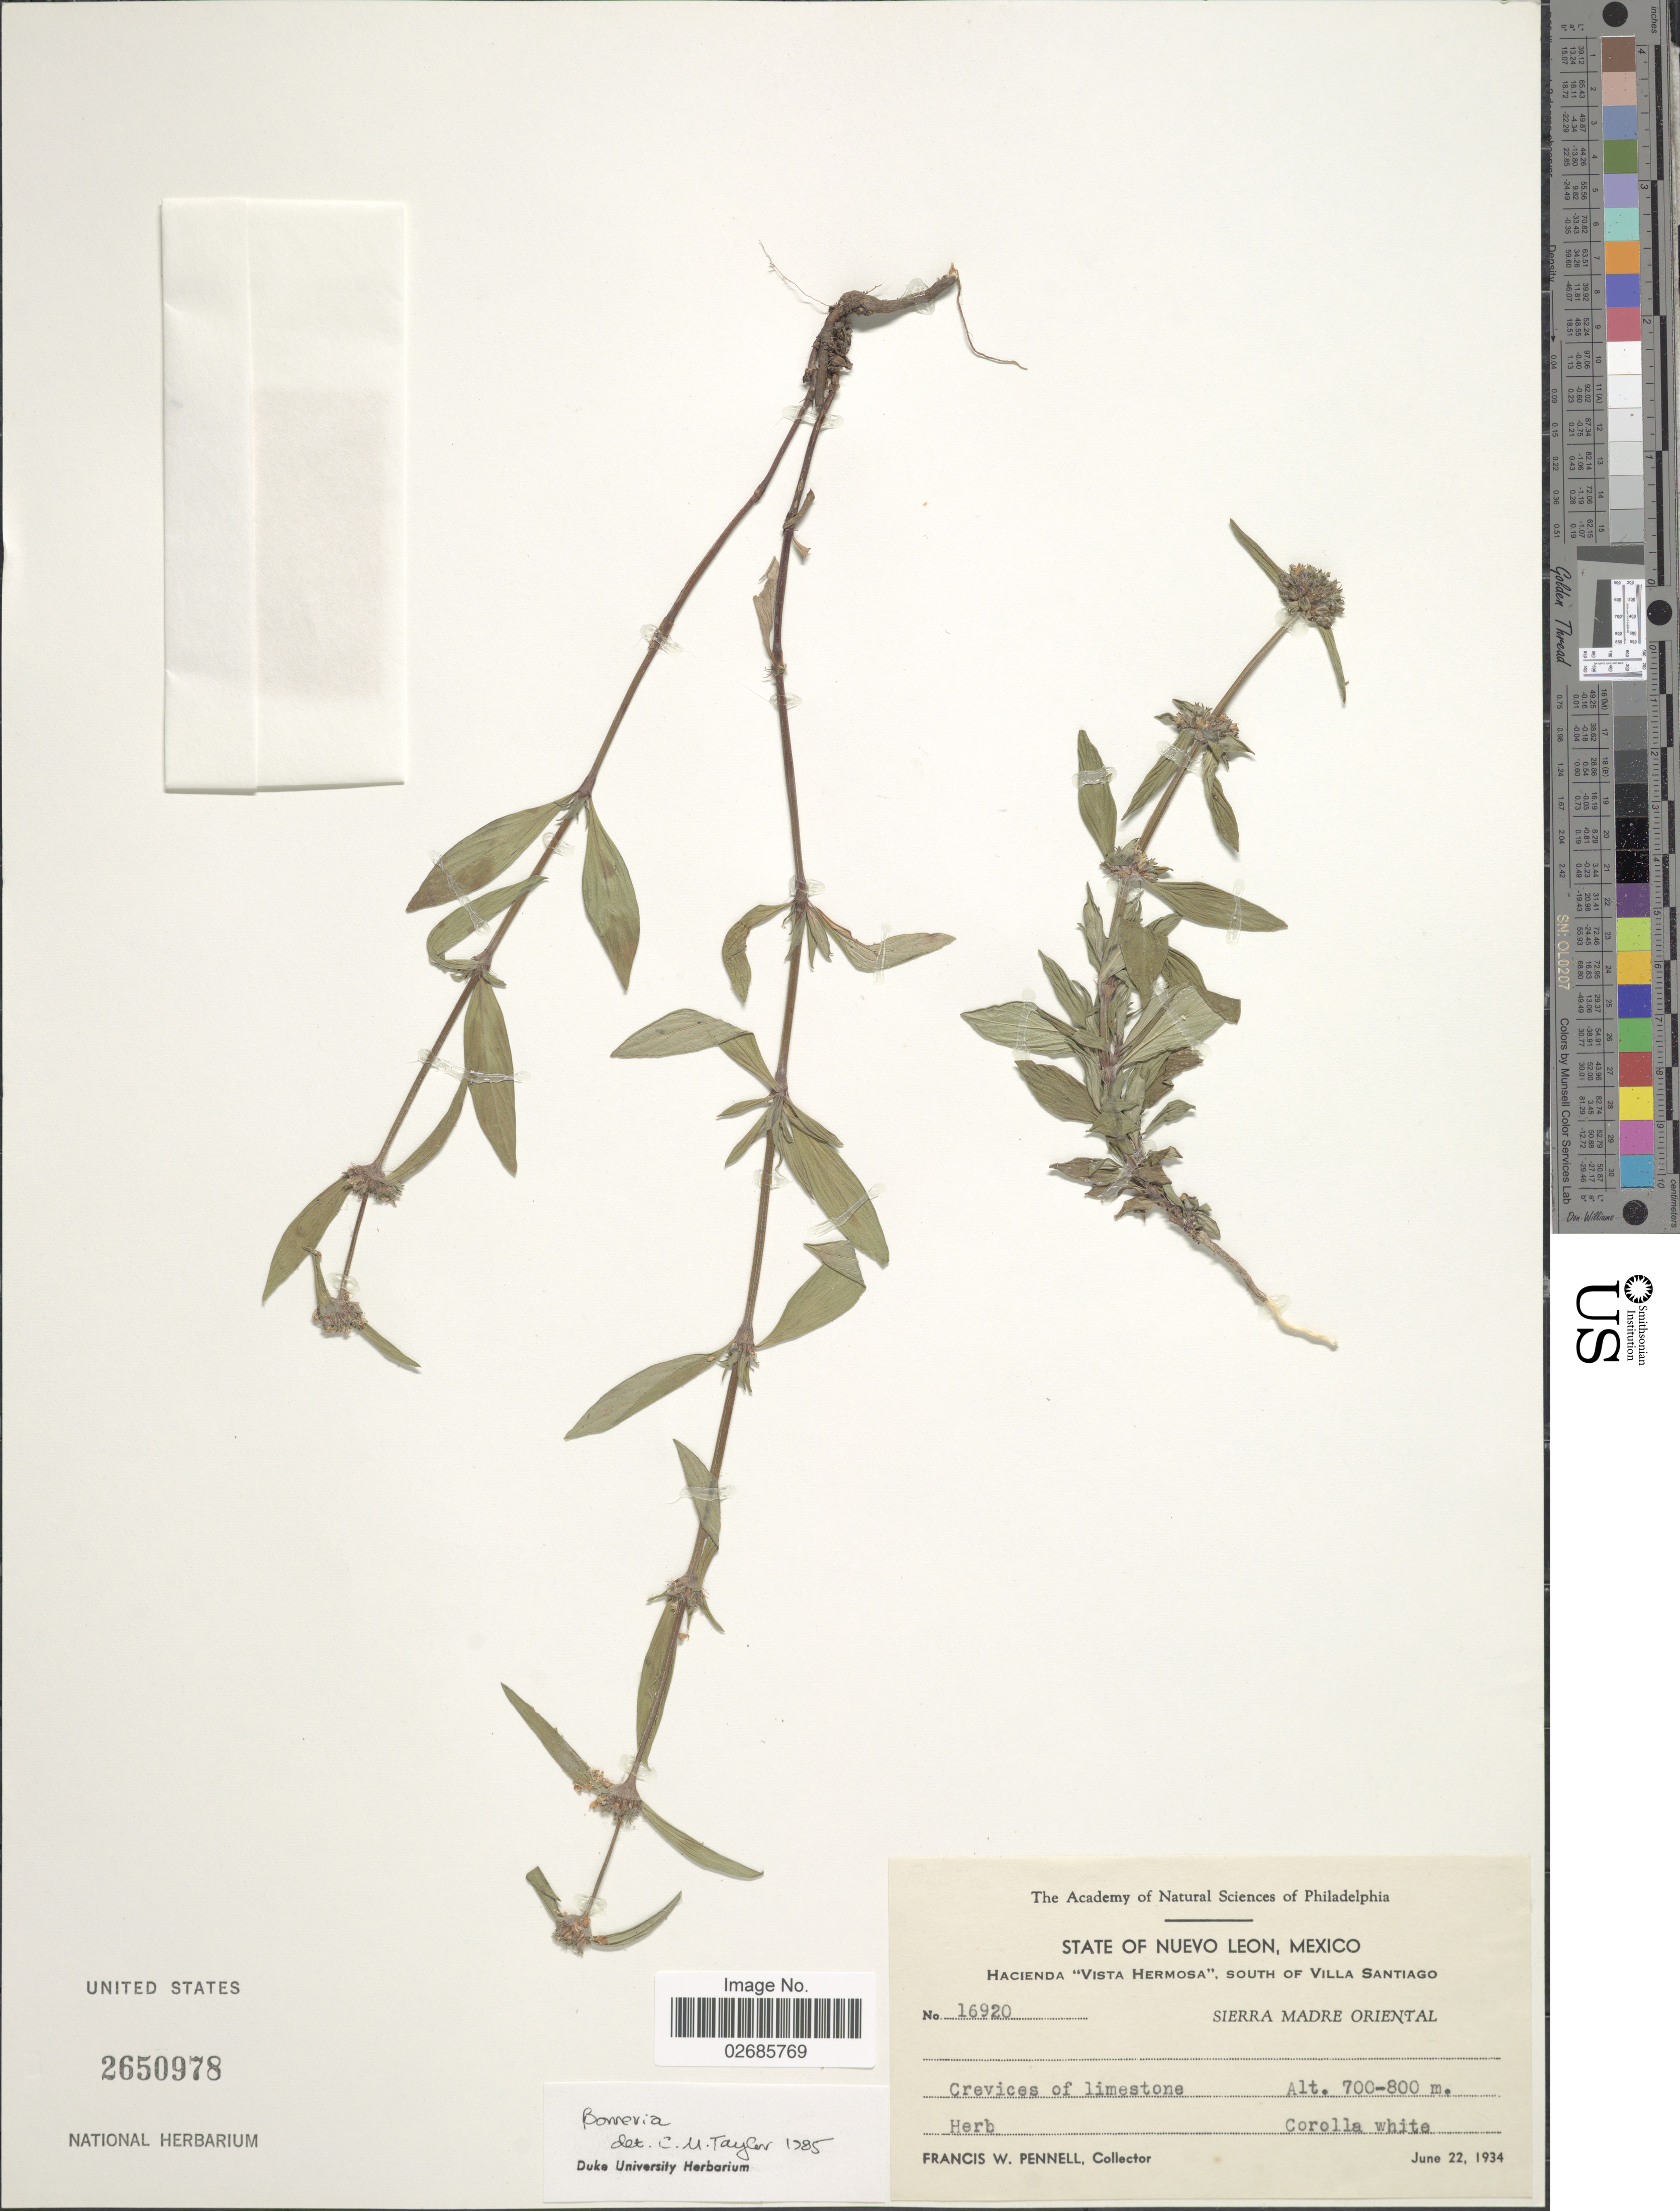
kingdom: Plantae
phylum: Tracheophyta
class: Magnoliopsida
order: Gentianales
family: Rubiaceae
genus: Borreria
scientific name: Borreria sp.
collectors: F. W. Pennell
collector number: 16920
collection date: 1934-06-22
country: Mexico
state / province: Nuevo León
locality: Hacienda 'Vista Hermosa', South of Villa Santiago, Sierra Madre Oriental, Crevices of limestone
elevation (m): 700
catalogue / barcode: US 2650978